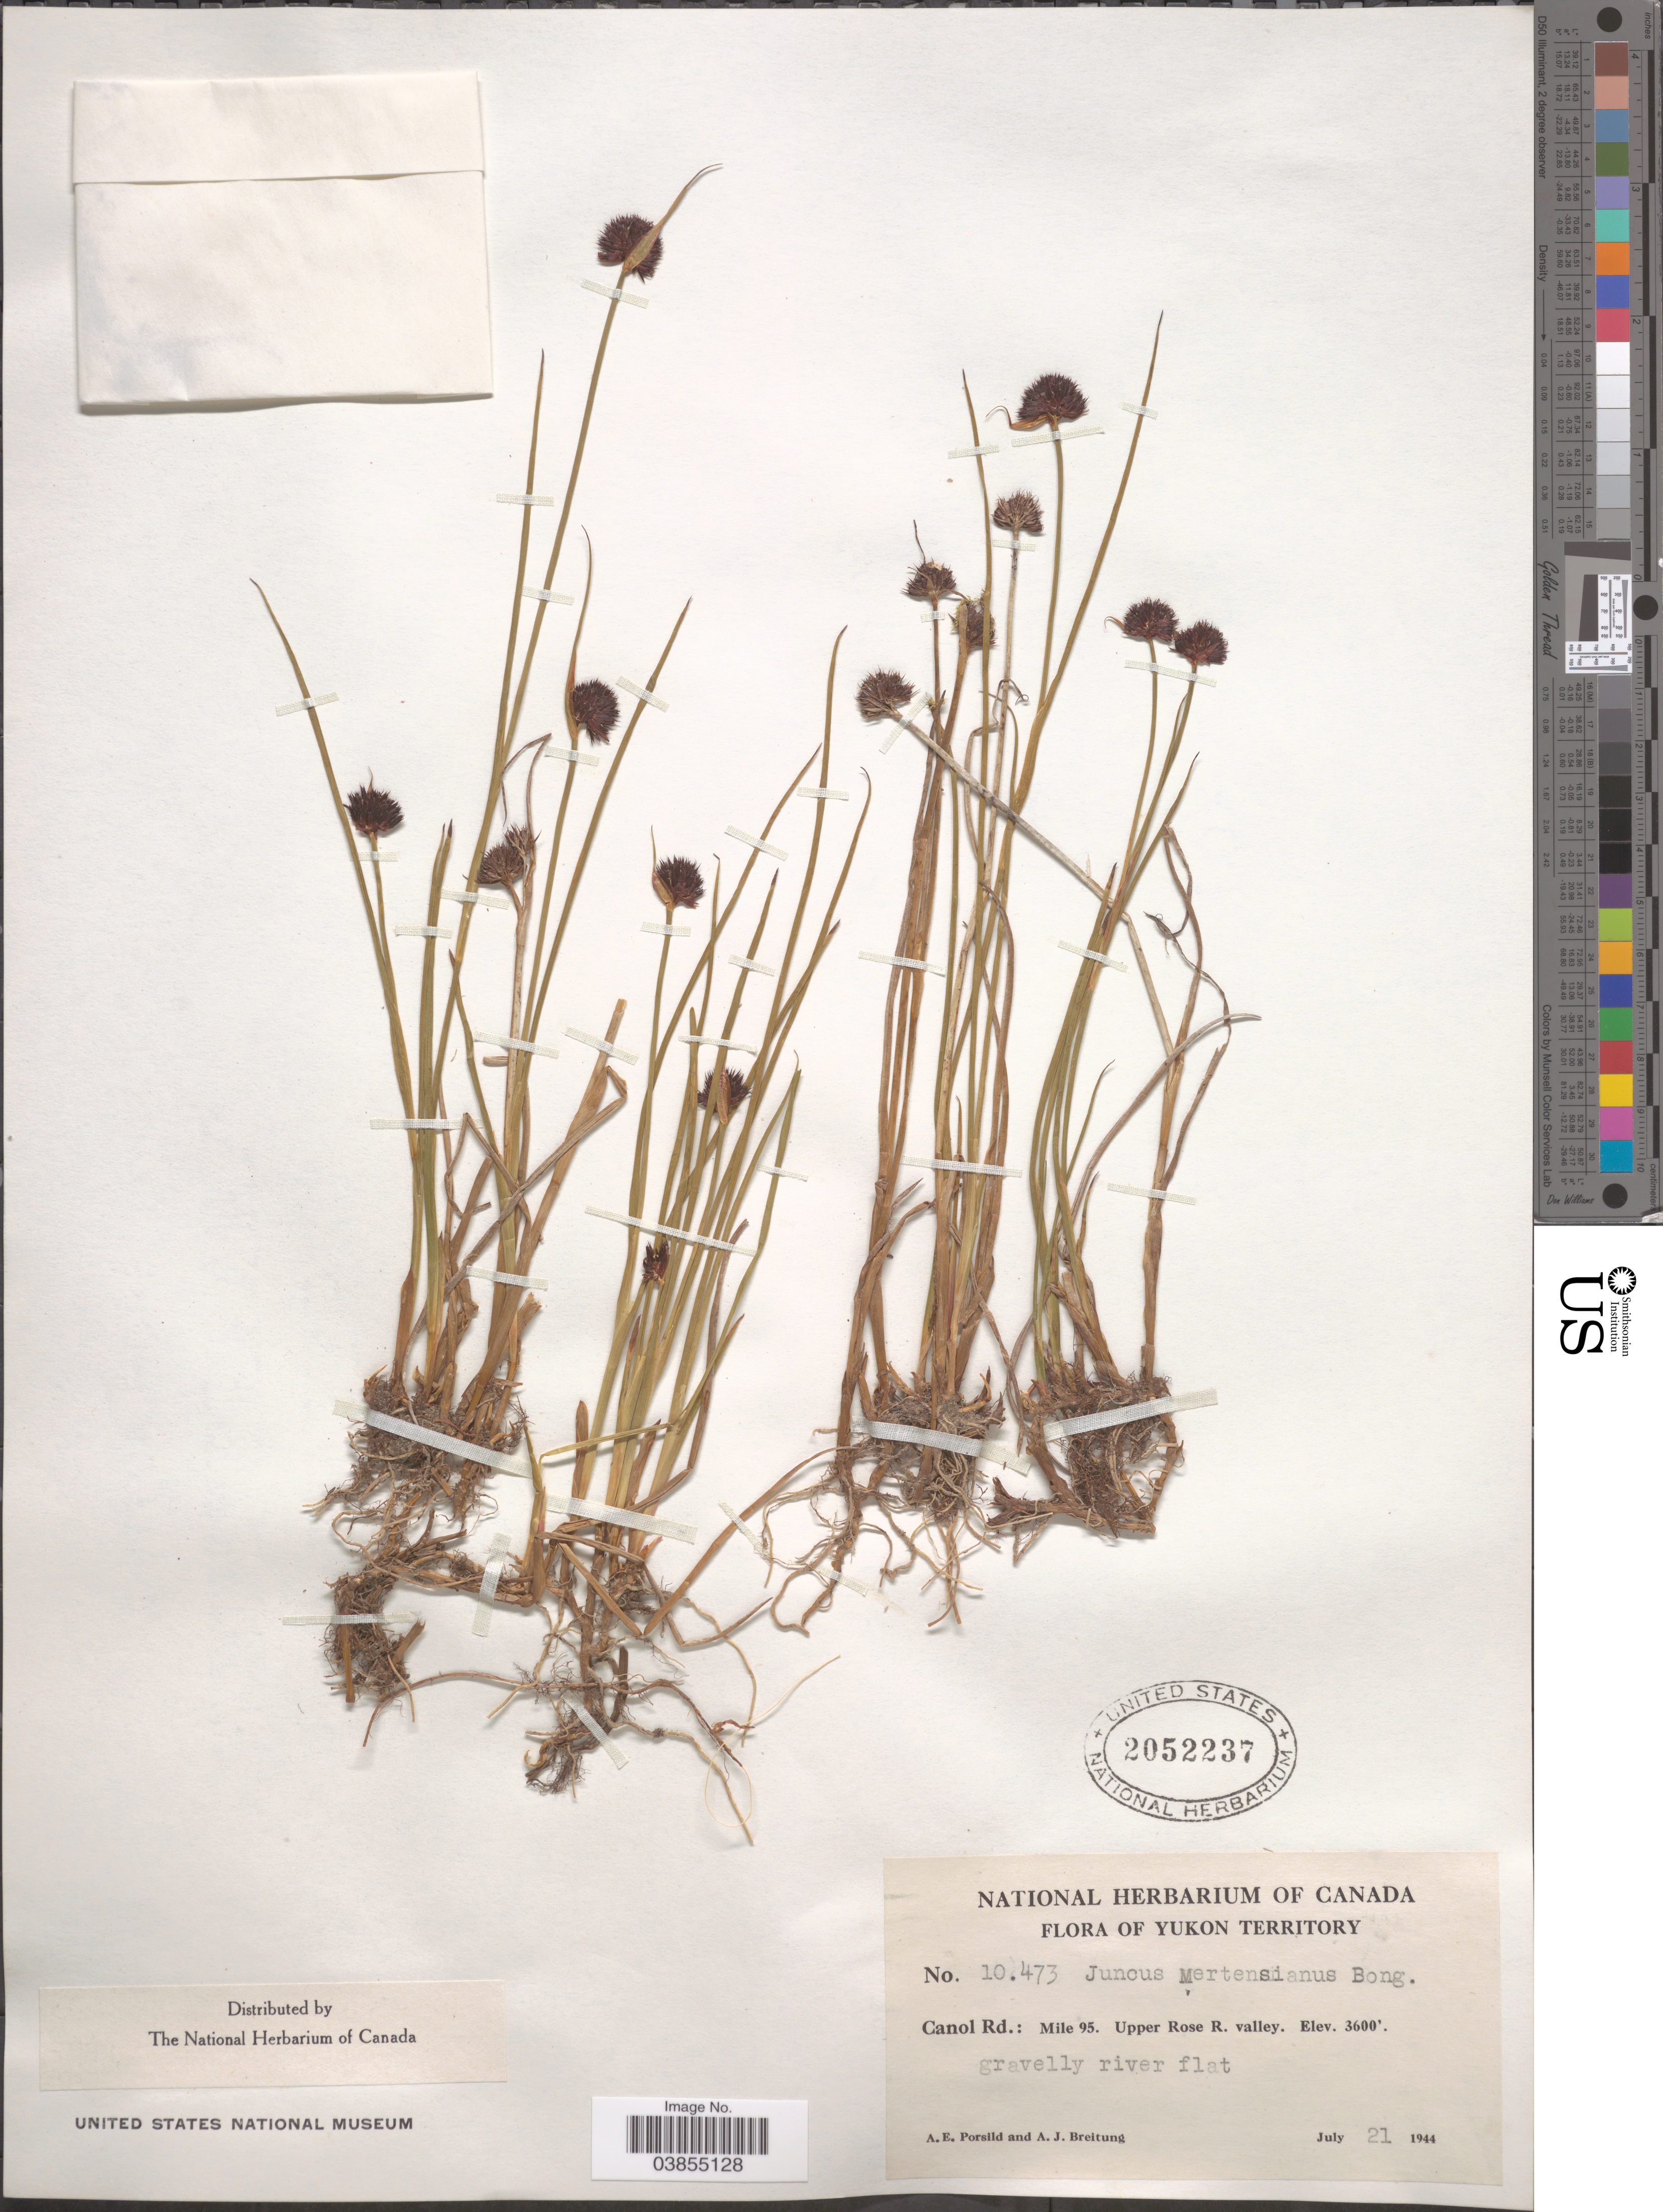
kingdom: Plantae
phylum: Tracheophyta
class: Liliopsida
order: Poales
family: Juncaceae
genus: Juncus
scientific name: Juncus mertensianus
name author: Bong.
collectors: A. E. Porsild & A. Breitung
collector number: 10473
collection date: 1944-07-21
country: Canada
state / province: Yukon Territory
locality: Canol Rd.: Upper Rose R. valley.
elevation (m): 1097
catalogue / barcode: US 2052237